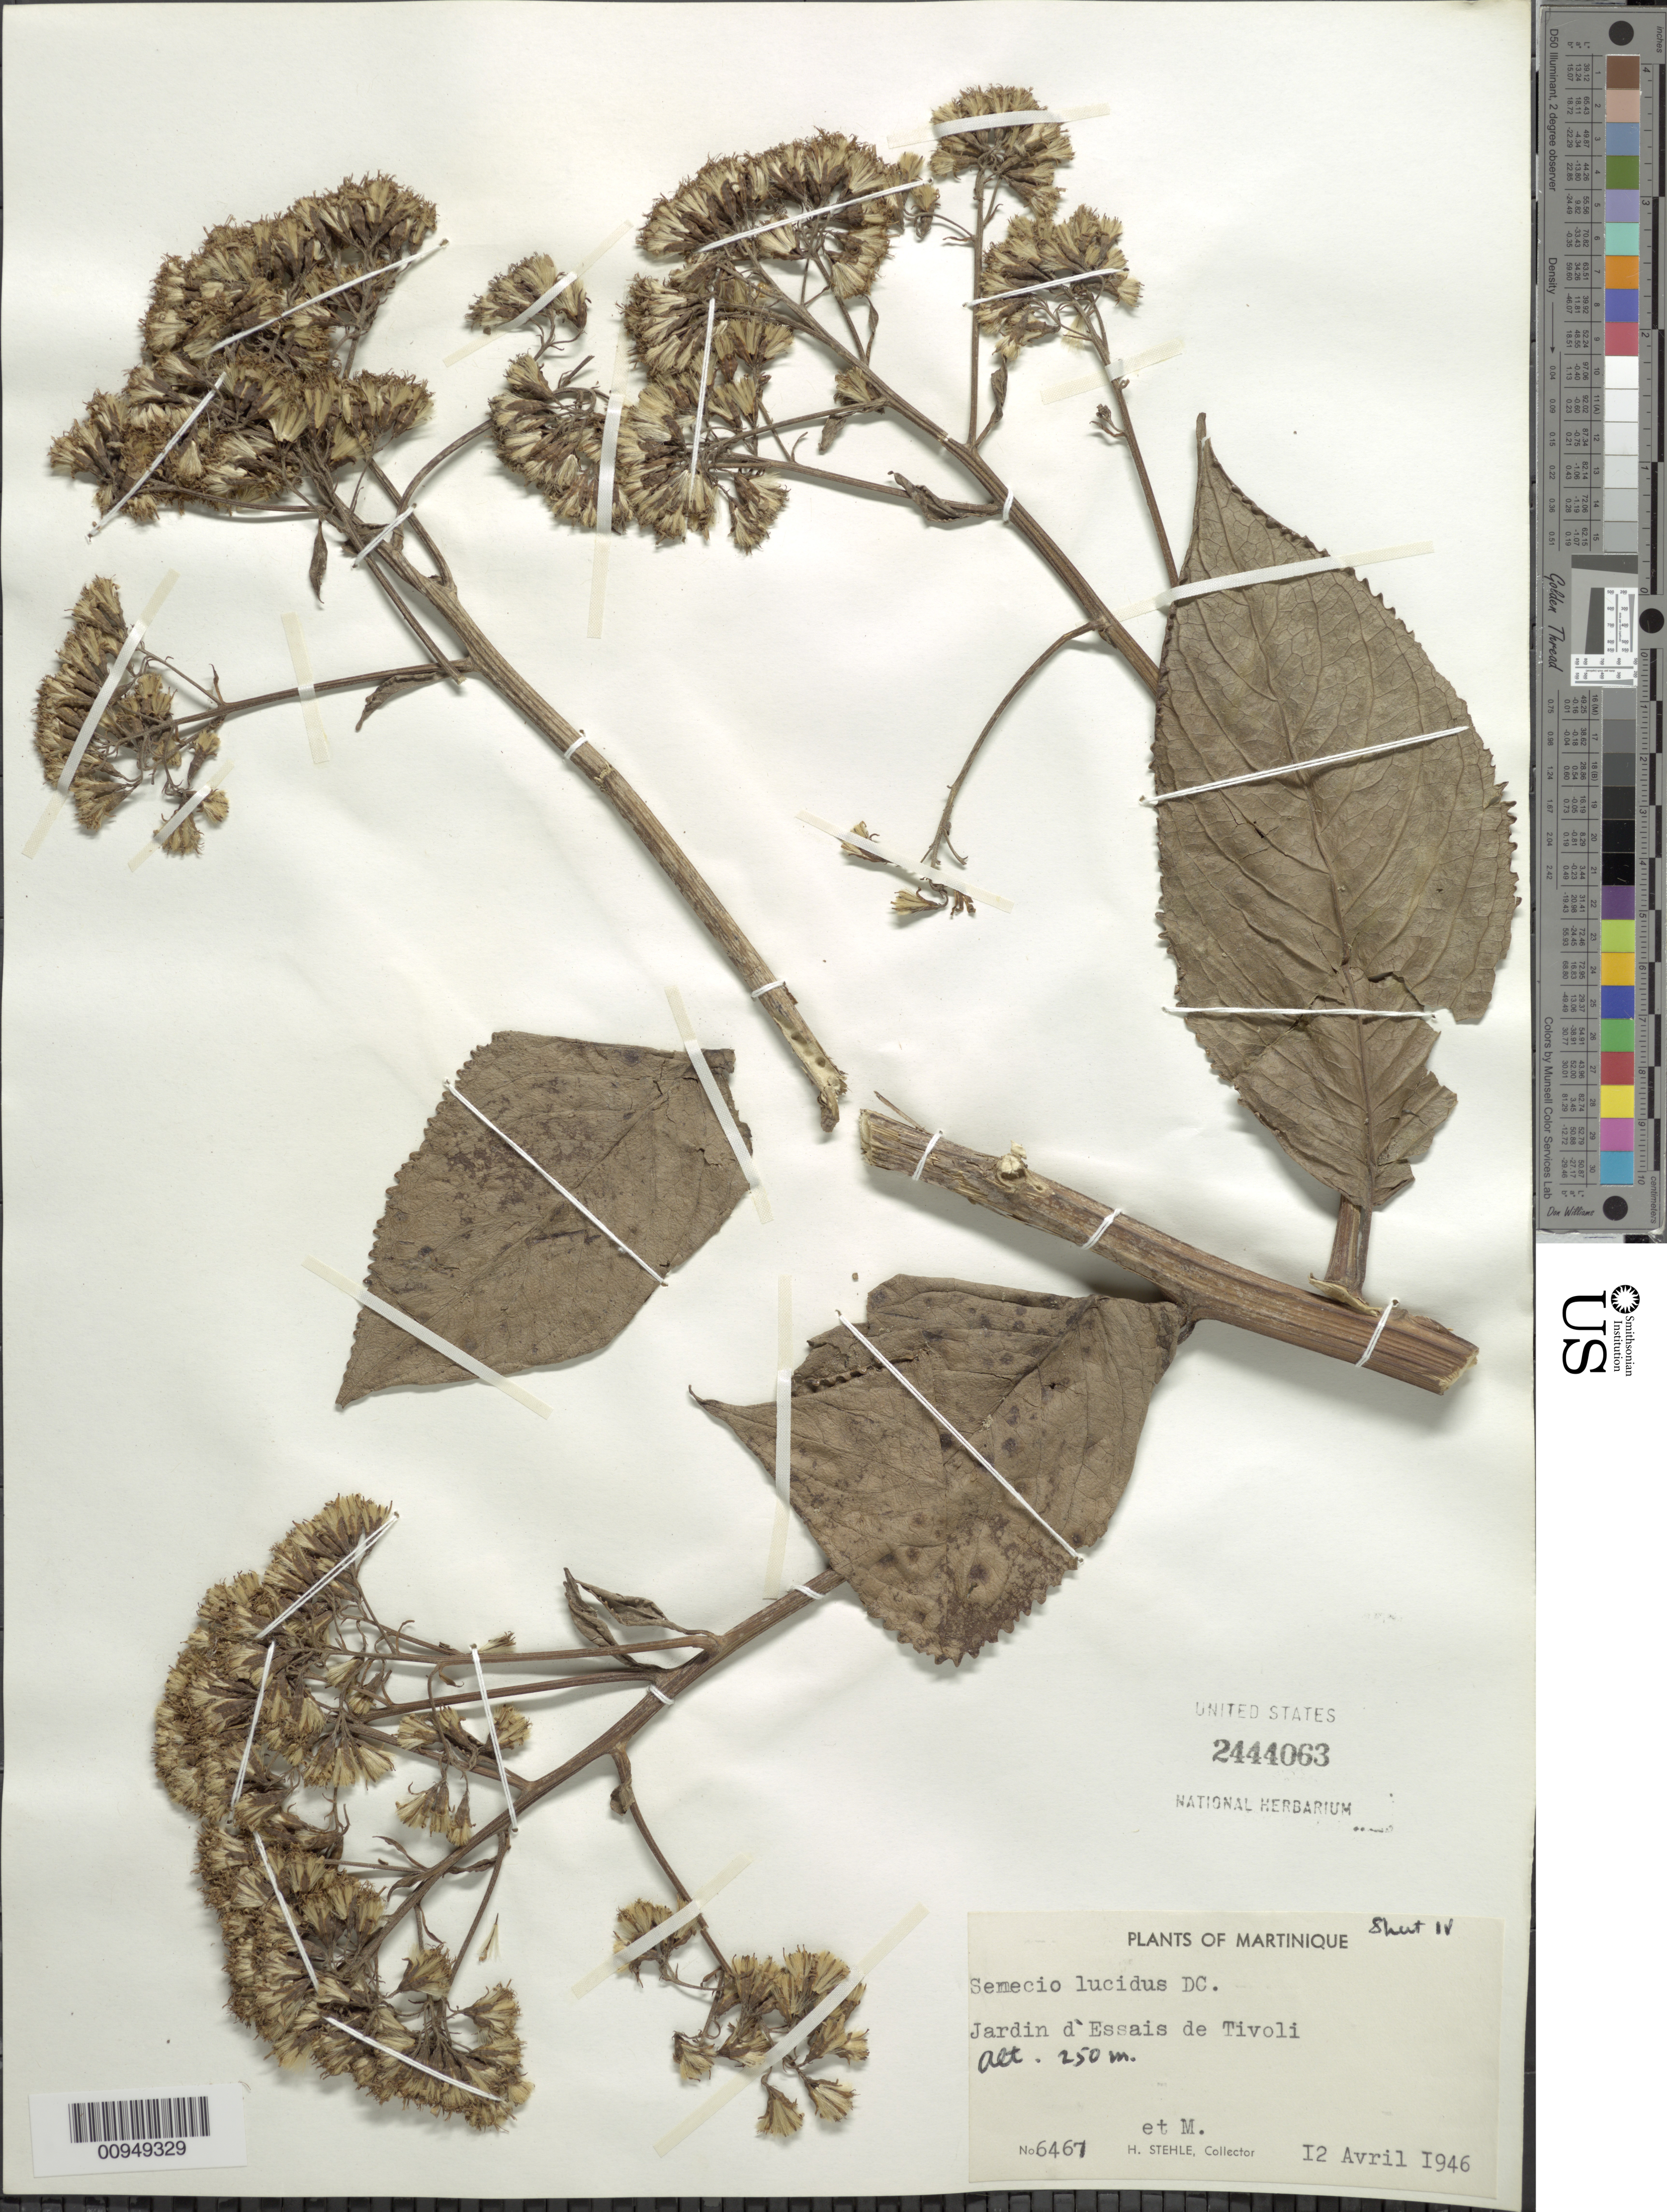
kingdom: Plantae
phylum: Tracheophyta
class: Magnoliopsida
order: Asterales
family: Asteraceae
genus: Senecio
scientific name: Senecio lucidus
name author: (Sw.) DC.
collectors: H. Stehlé & M. Stehlé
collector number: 6467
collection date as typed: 12 Apr 1946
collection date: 1946-04-12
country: Martinique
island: Martinique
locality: Jardin d'Essais de Tivoli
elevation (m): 250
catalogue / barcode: US 2444063